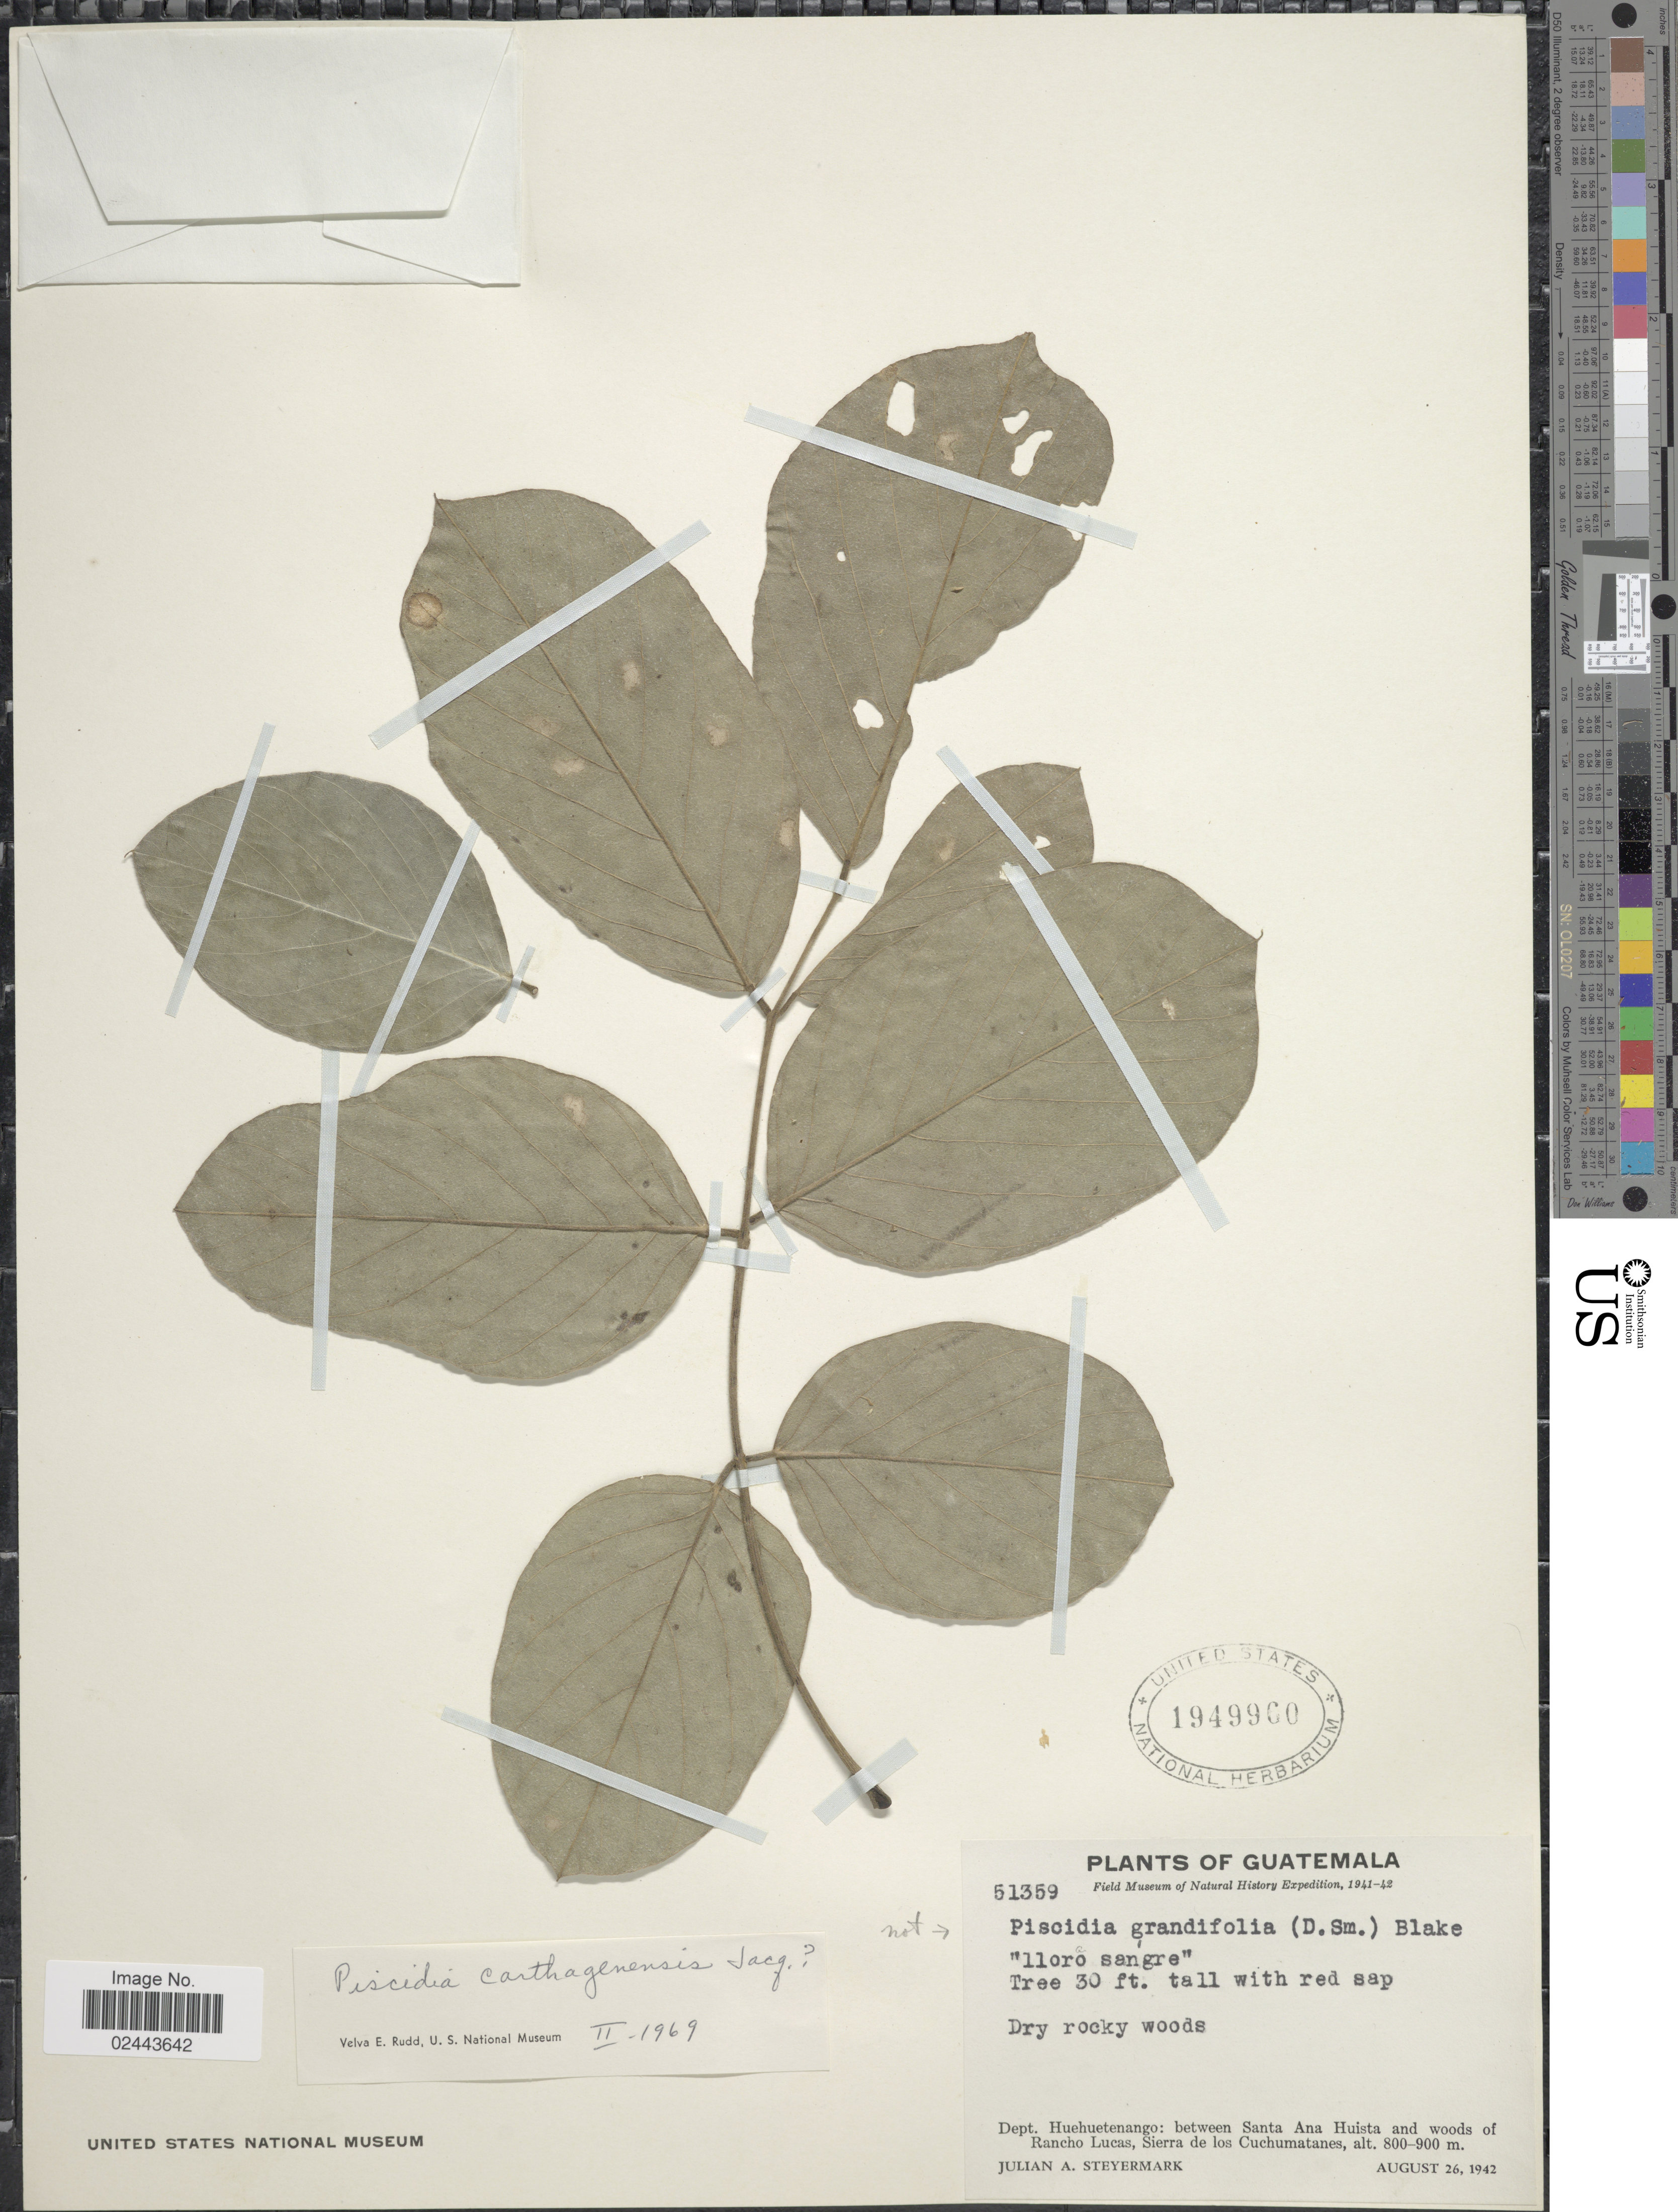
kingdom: Plantae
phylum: Tracheophyta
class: Magnoliopsida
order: Fabales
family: Fabaceae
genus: Piscidia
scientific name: Piscidia carthagenensis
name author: Jacq.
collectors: J. Steyermark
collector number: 51359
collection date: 1942-08-26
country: Guatemala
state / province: Huehuetenango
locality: Dry rocky woods: between Santa Huista and woods of Rancho Lucas, Sierra de los Cuchumatanes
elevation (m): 800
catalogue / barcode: US 1949960